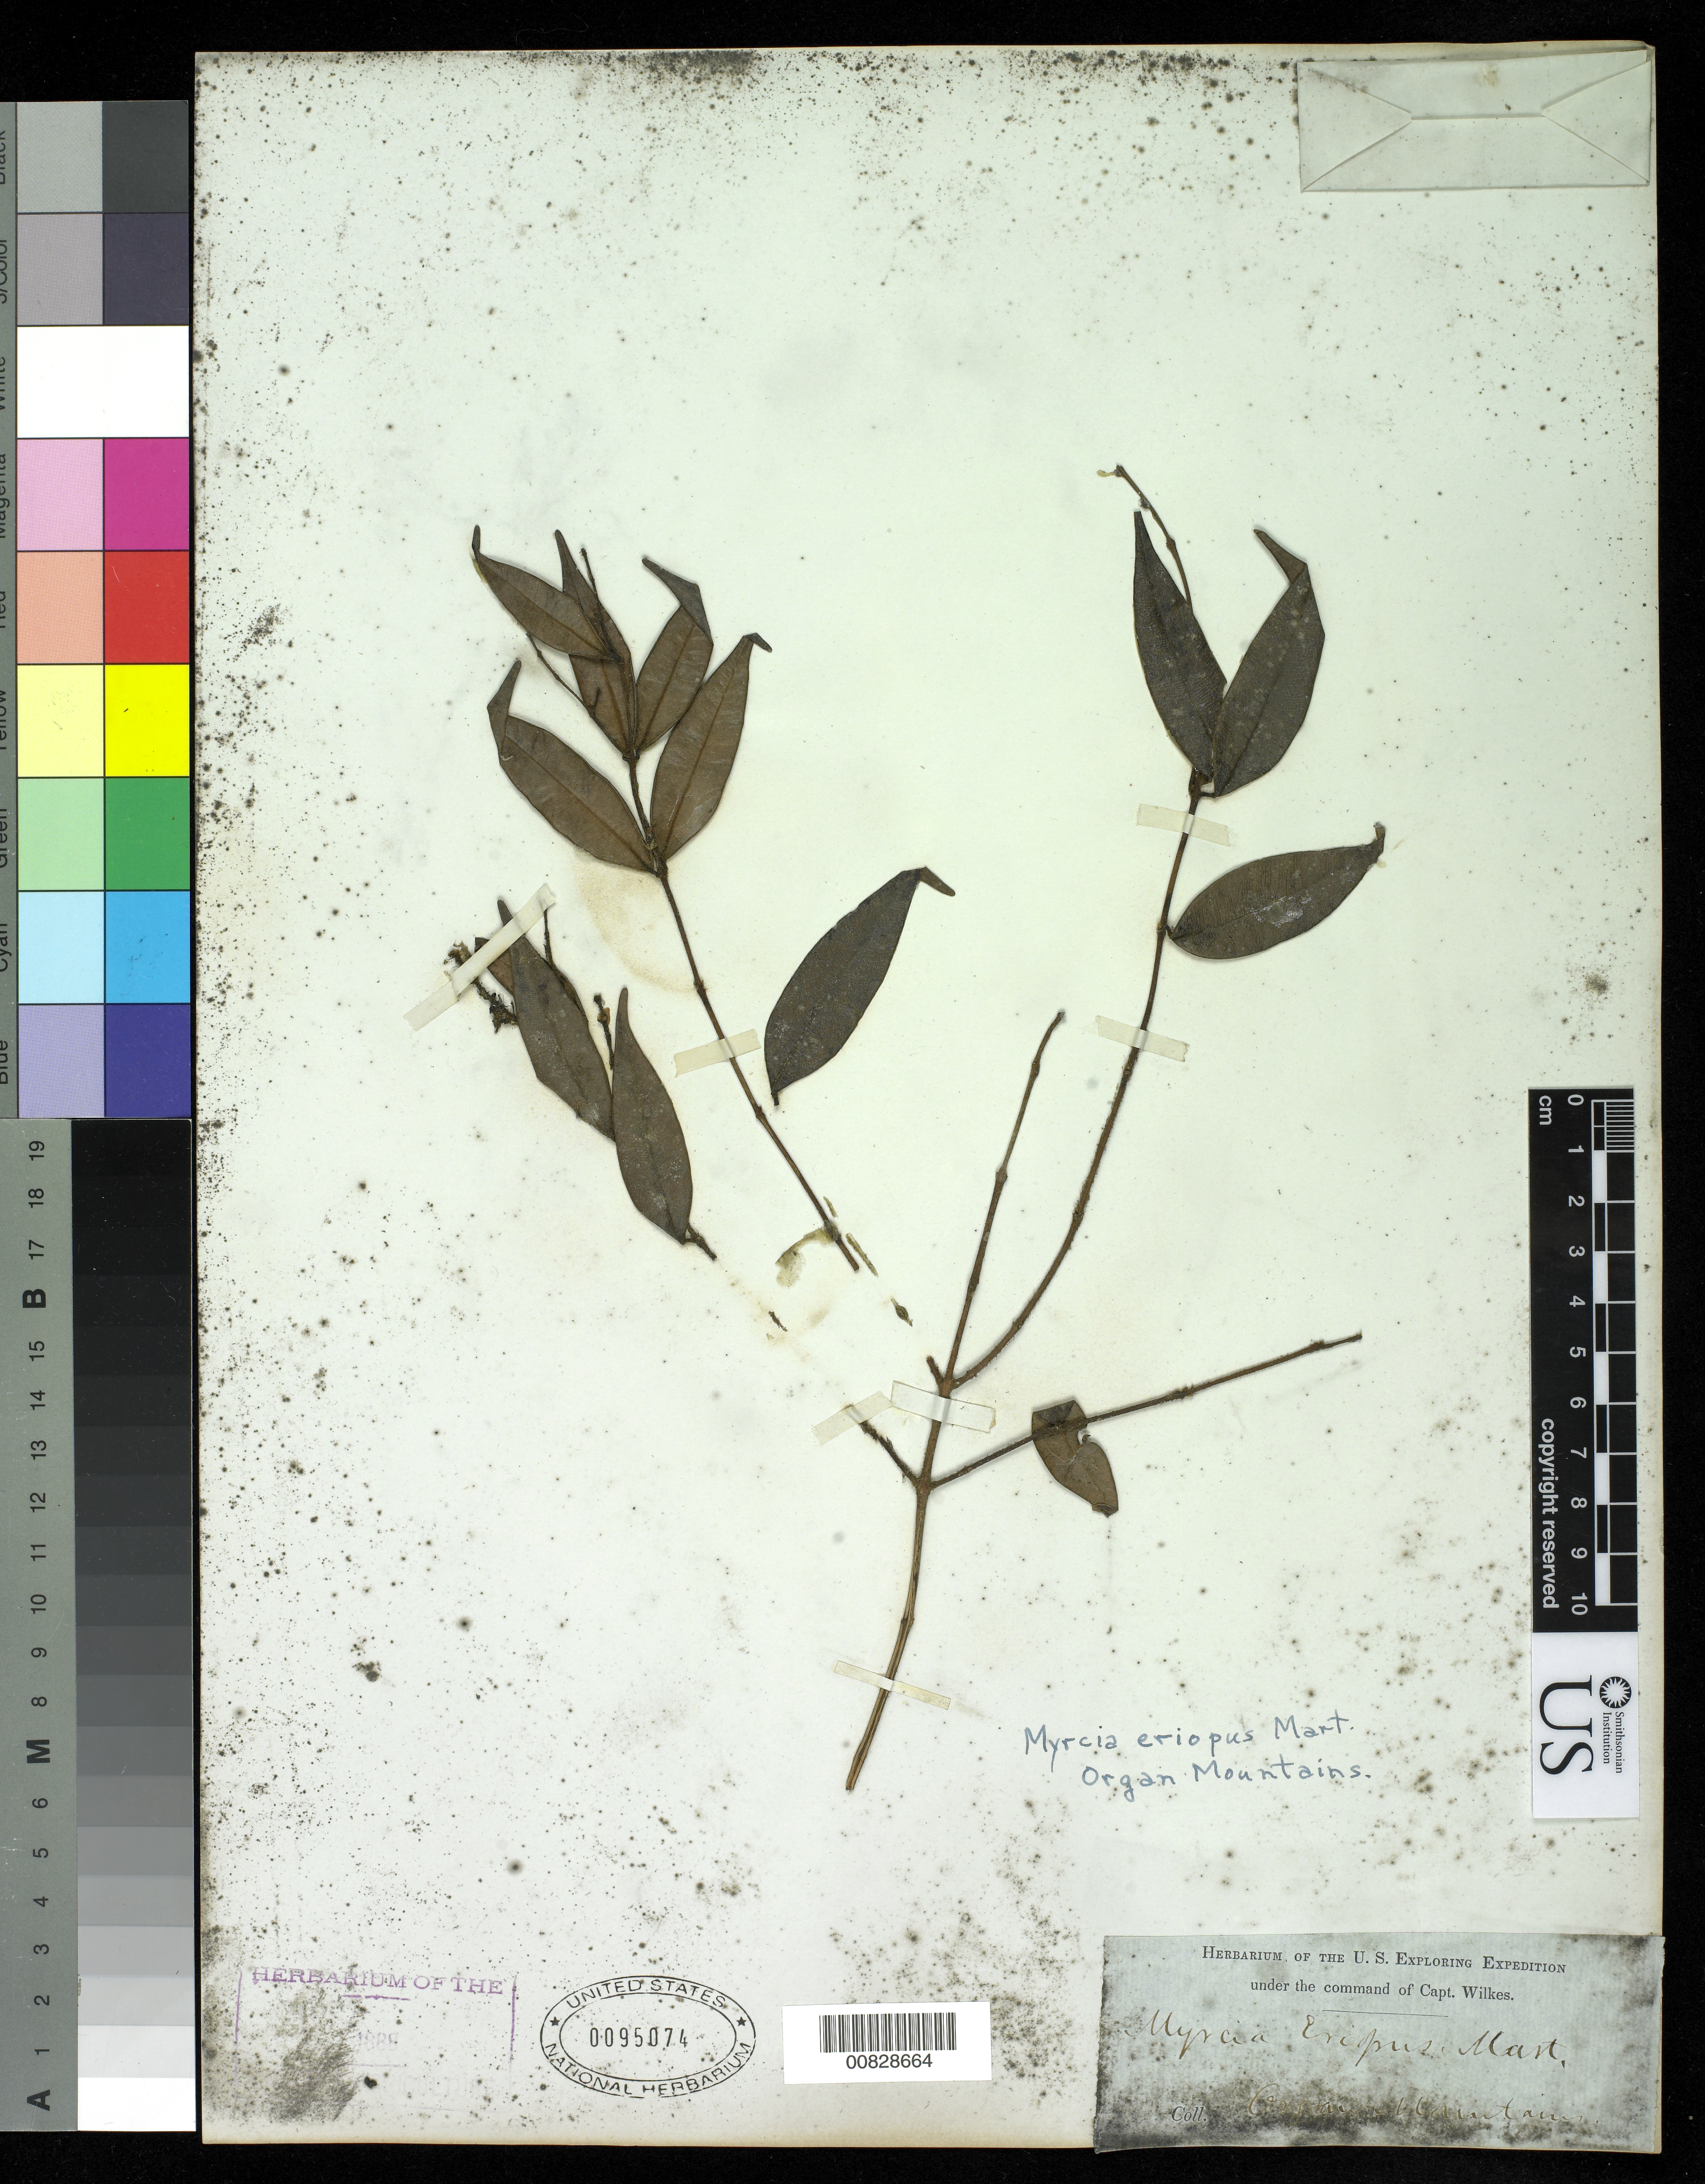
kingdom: Plantae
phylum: Tracheophyta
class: Magnoliopsida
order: Myrtales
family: Myrtaceae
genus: Myrcia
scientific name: Myrcia eriopus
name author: DC.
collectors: Wilkes Explor. Exped.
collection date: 1838/1842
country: Brazil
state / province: Rio de Janeiro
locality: Organ Mountains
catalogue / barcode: US 95074